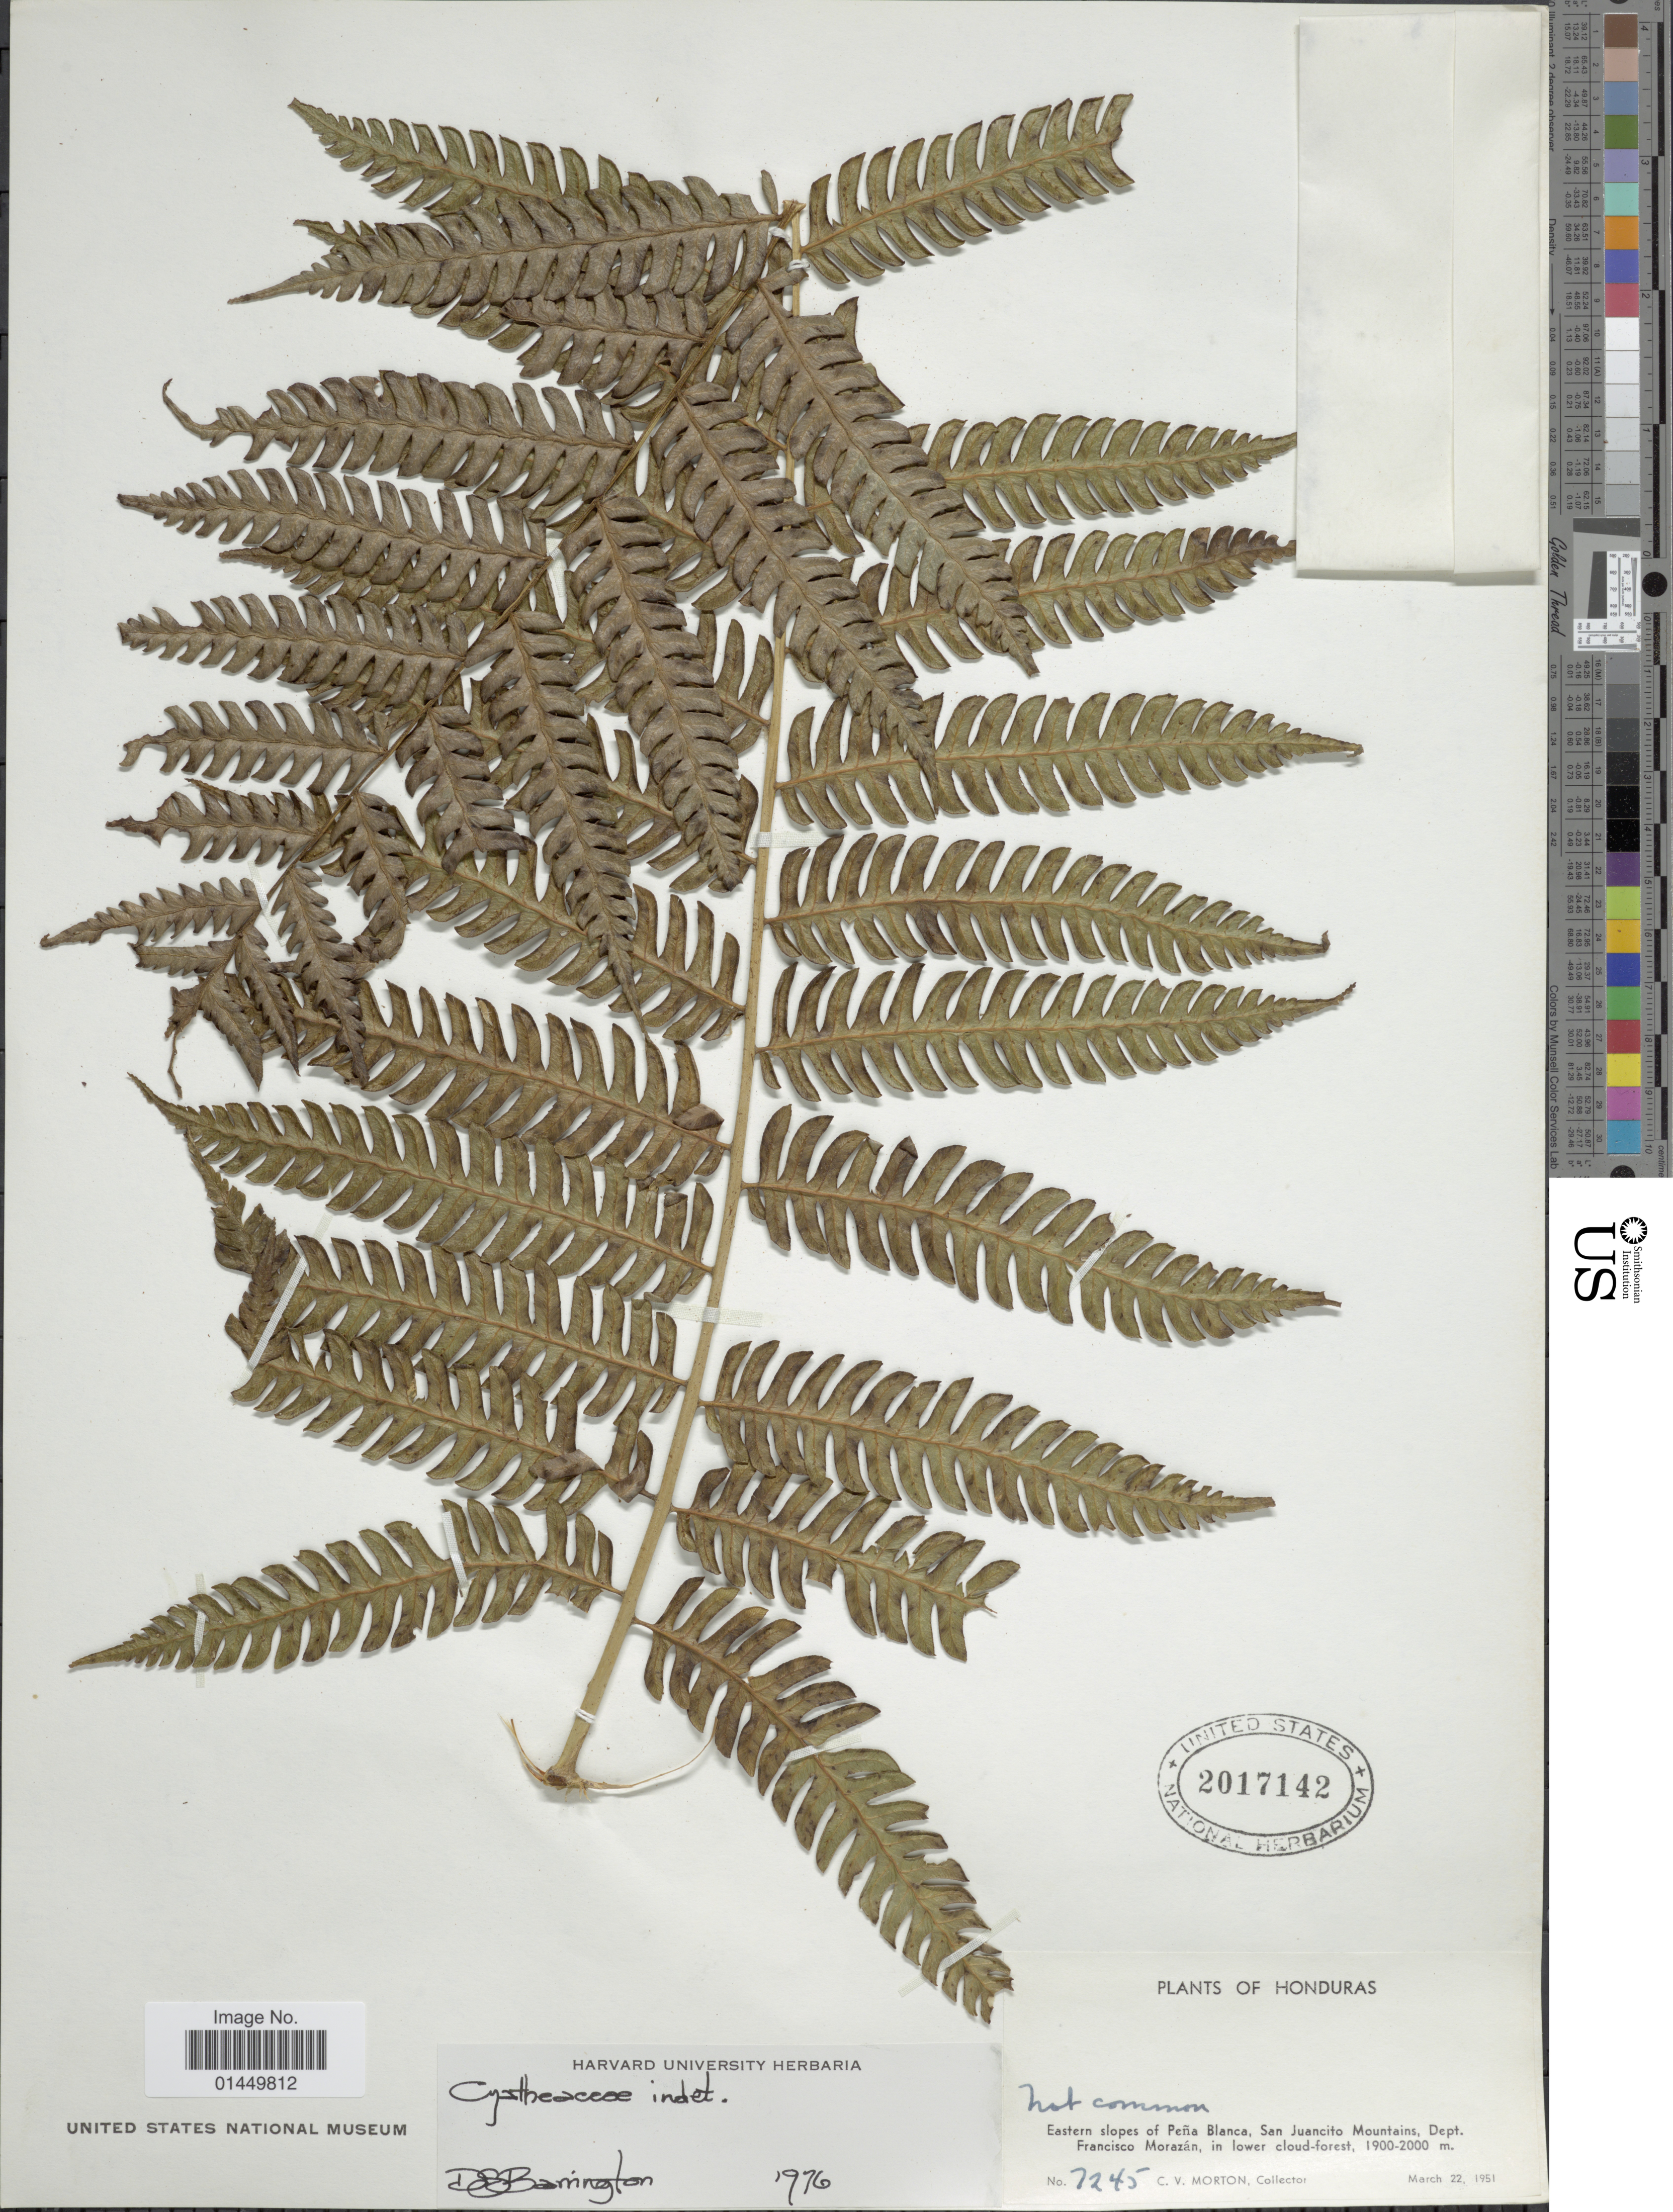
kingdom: Plantae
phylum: Tracheophyta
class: Polypodiopsida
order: Cyatheales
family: Cyatheaceae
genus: Cyathea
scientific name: Cyathea sp.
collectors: C. V. Morton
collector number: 7245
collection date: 1951-03-22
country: Honduras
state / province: Fco. Morazán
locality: Eastern slopes of Pena Blanca, San Juancito Mountains, Dept. Francisco Morazan, in lower cloud-forest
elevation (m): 1900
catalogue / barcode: US 2017142